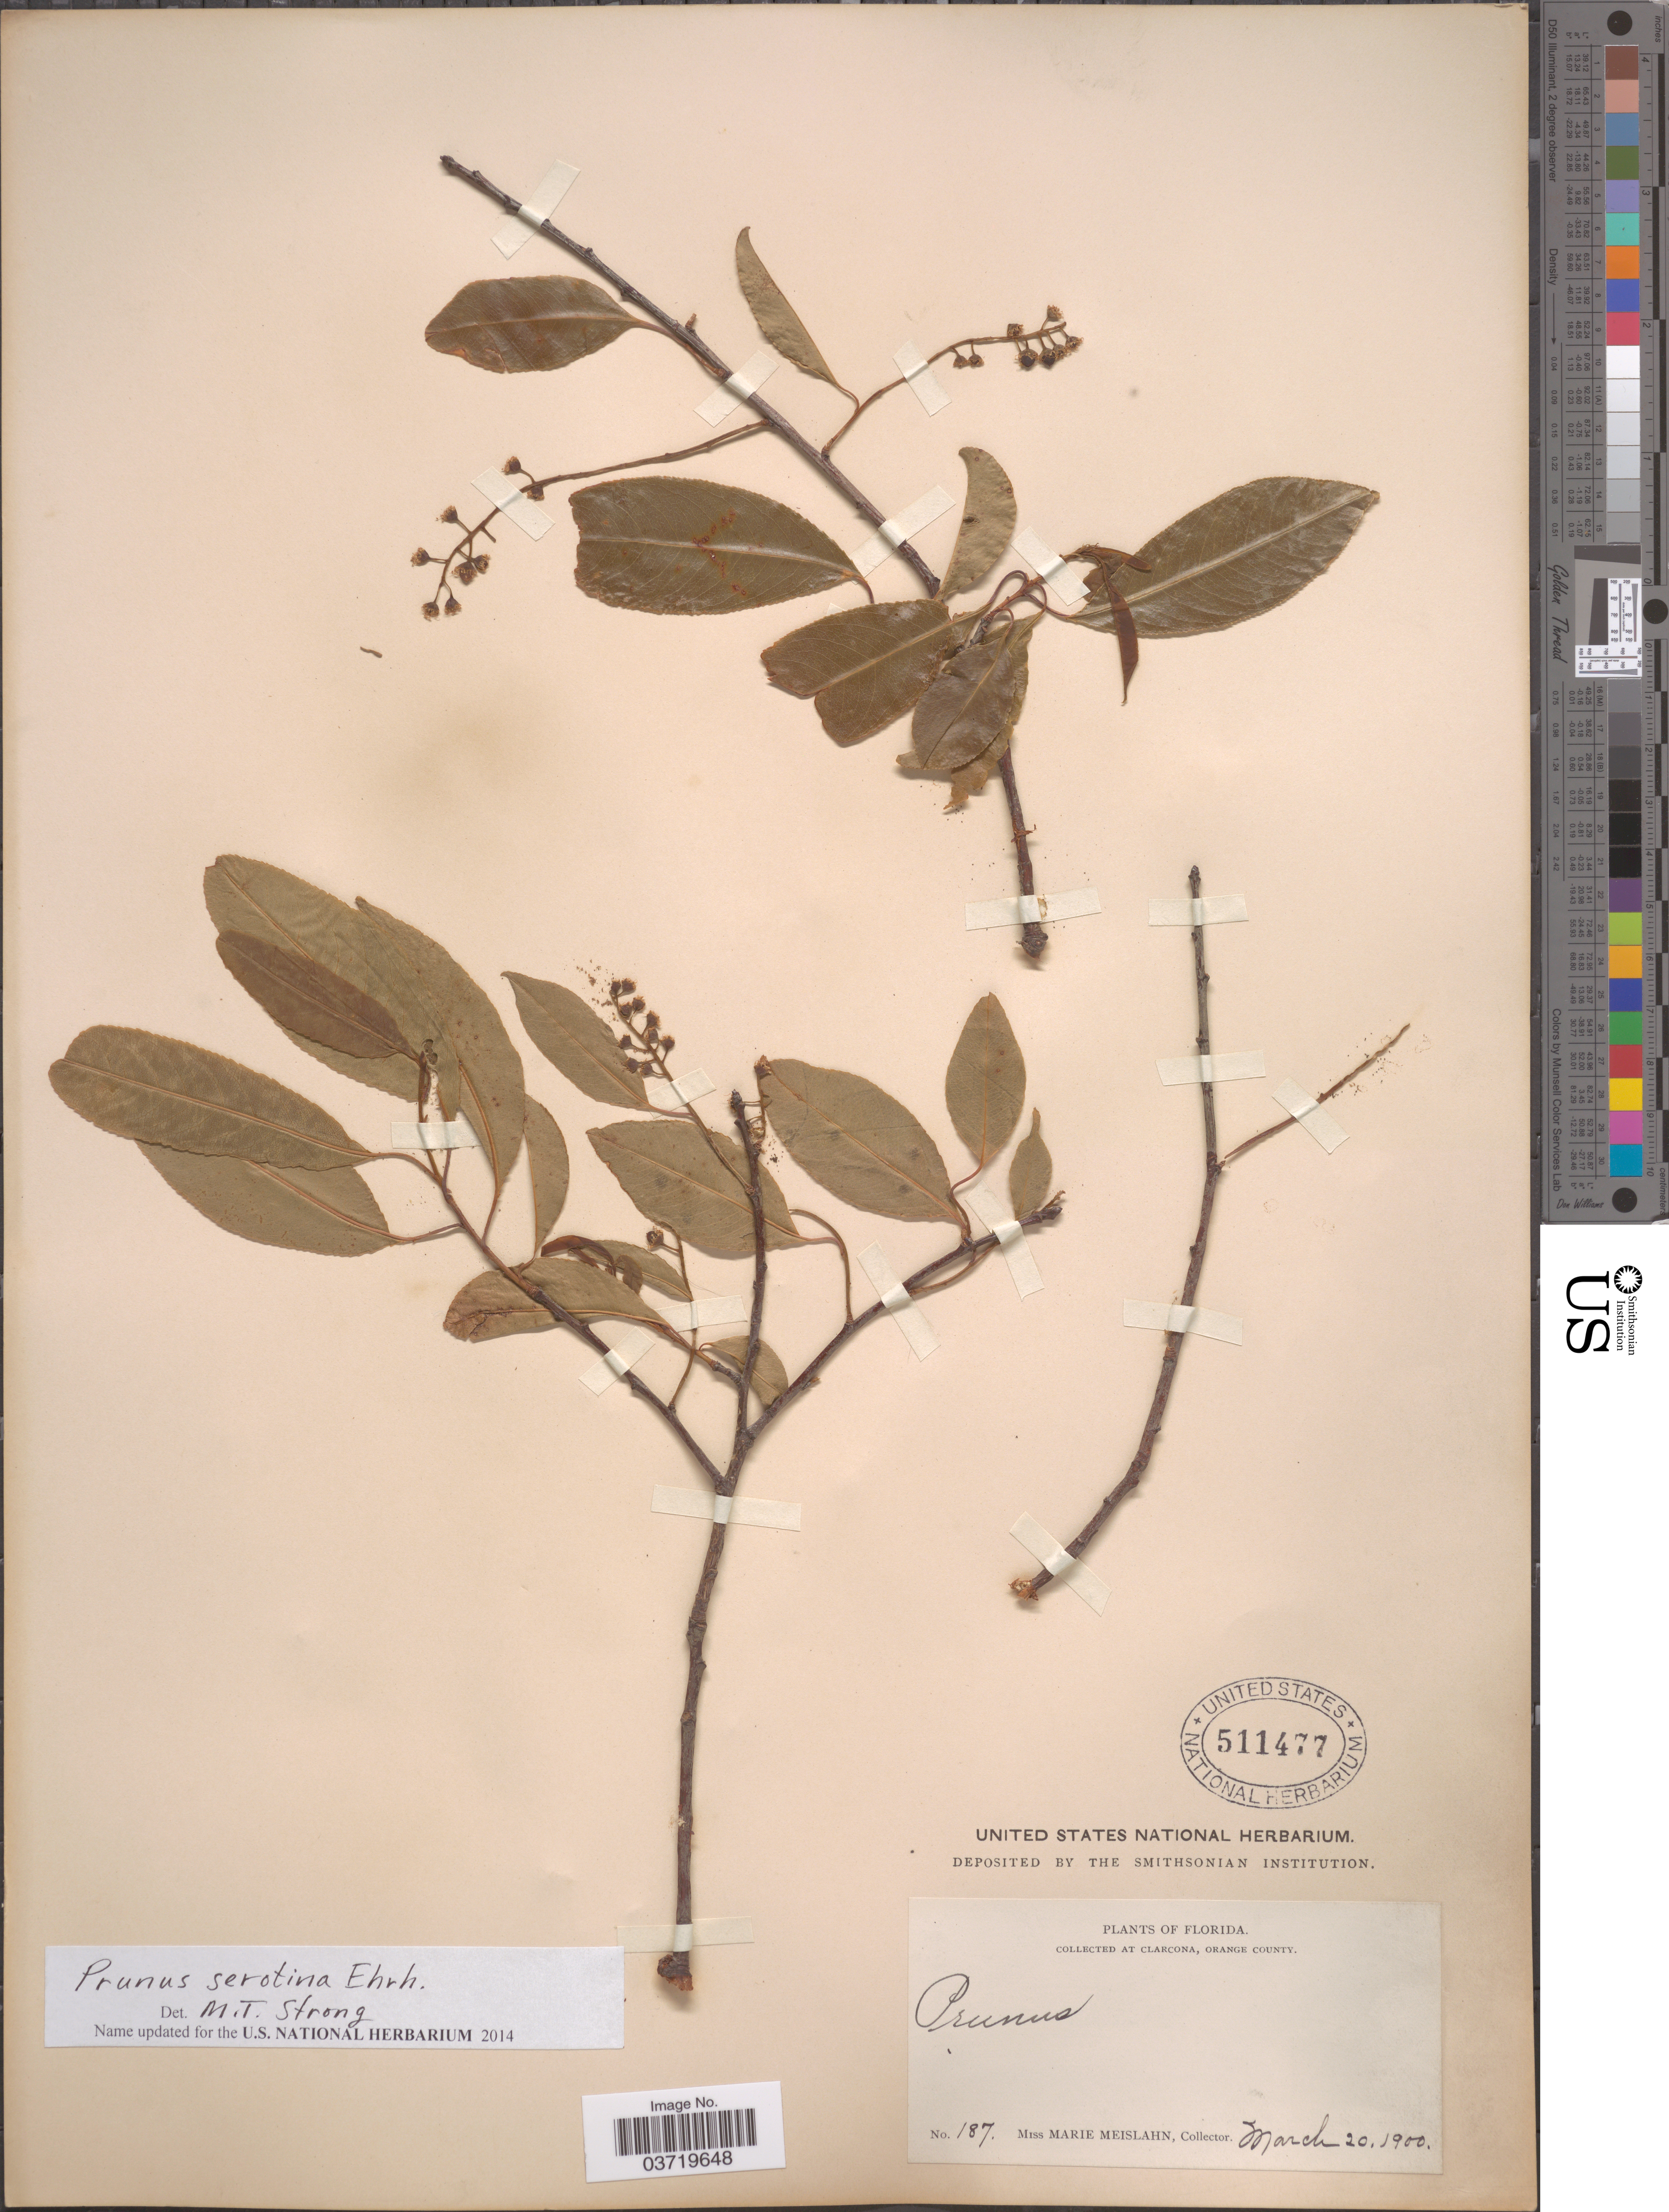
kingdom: Plantae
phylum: Tracheophyta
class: Magnoliopsida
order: Rosales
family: Rosaceae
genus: Prunus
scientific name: Prunus serotina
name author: Ehrh.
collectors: M. Meislahn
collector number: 187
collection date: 1900-03-20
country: United States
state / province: Florida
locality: At Clarcona, Orange County.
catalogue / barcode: US 511477